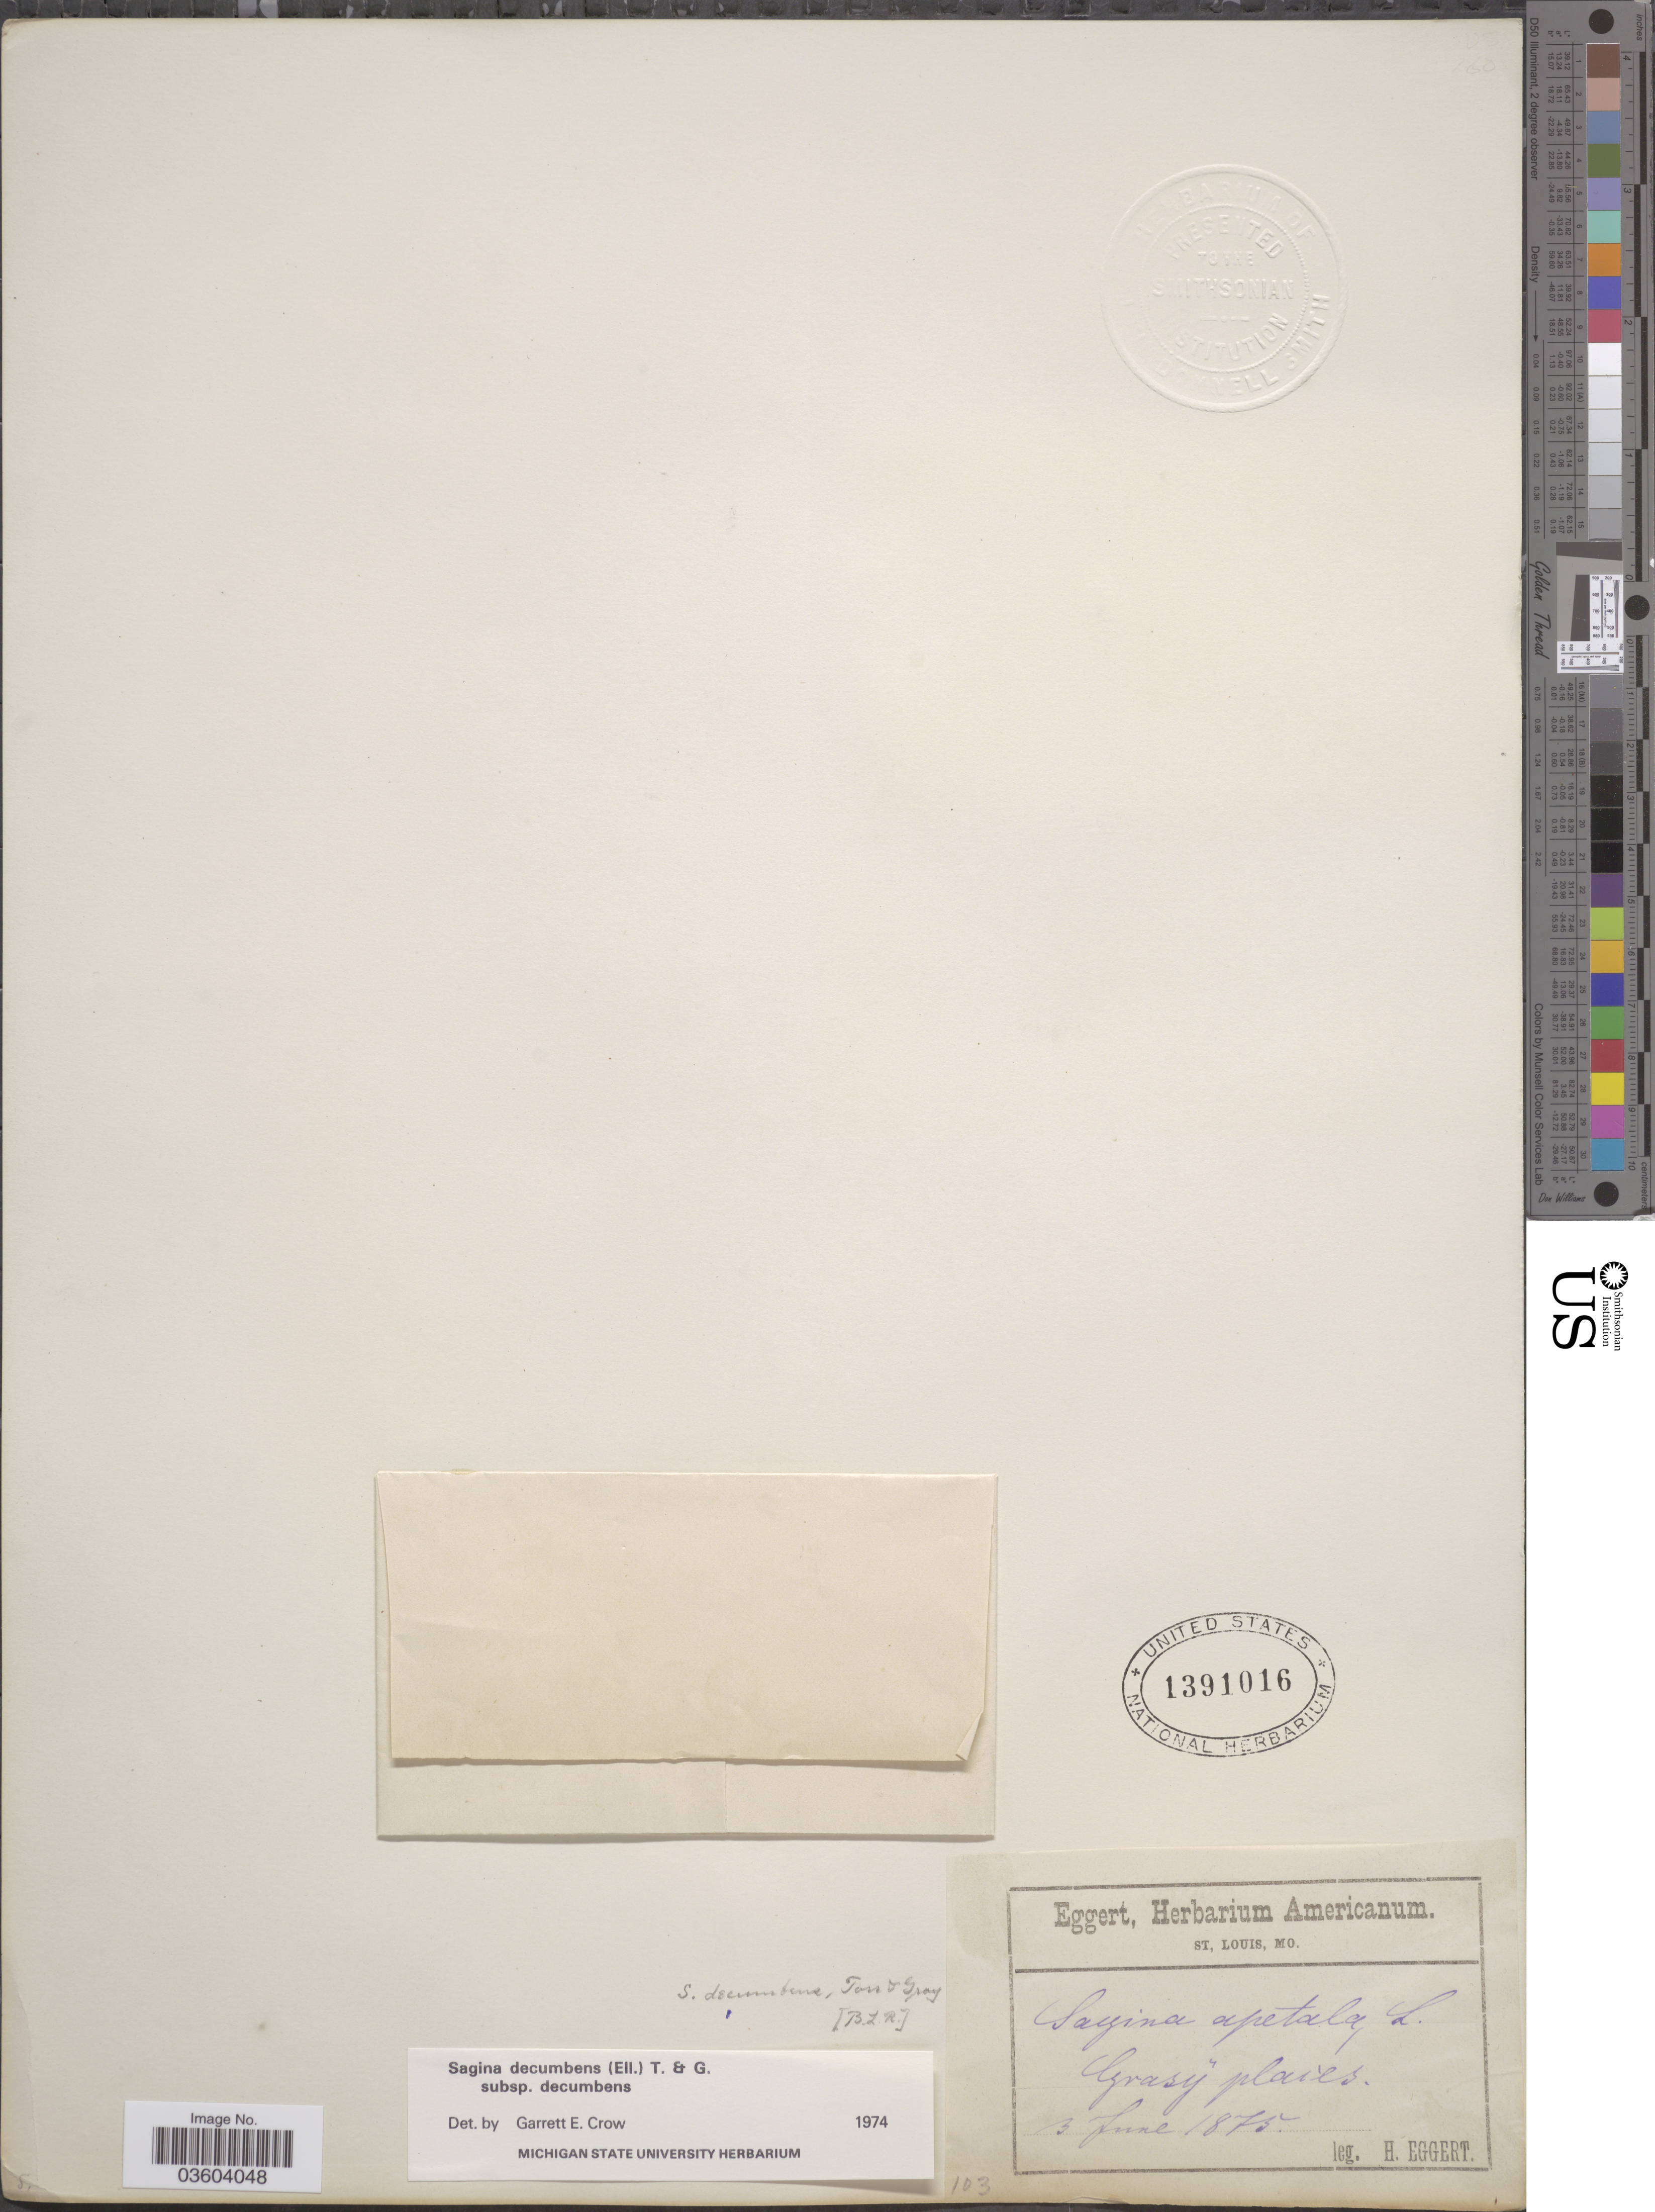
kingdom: Plantae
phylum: Tracheophyta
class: Magnoliopsida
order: Caryophyllales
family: Caryophyllaceae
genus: Sagina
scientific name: Sagina decumbens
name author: (Elliott) Torr. & A. Gray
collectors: H. Eggert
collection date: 1875-06-03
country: United States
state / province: Missouri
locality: Grassy places.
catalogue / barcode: US 1391016